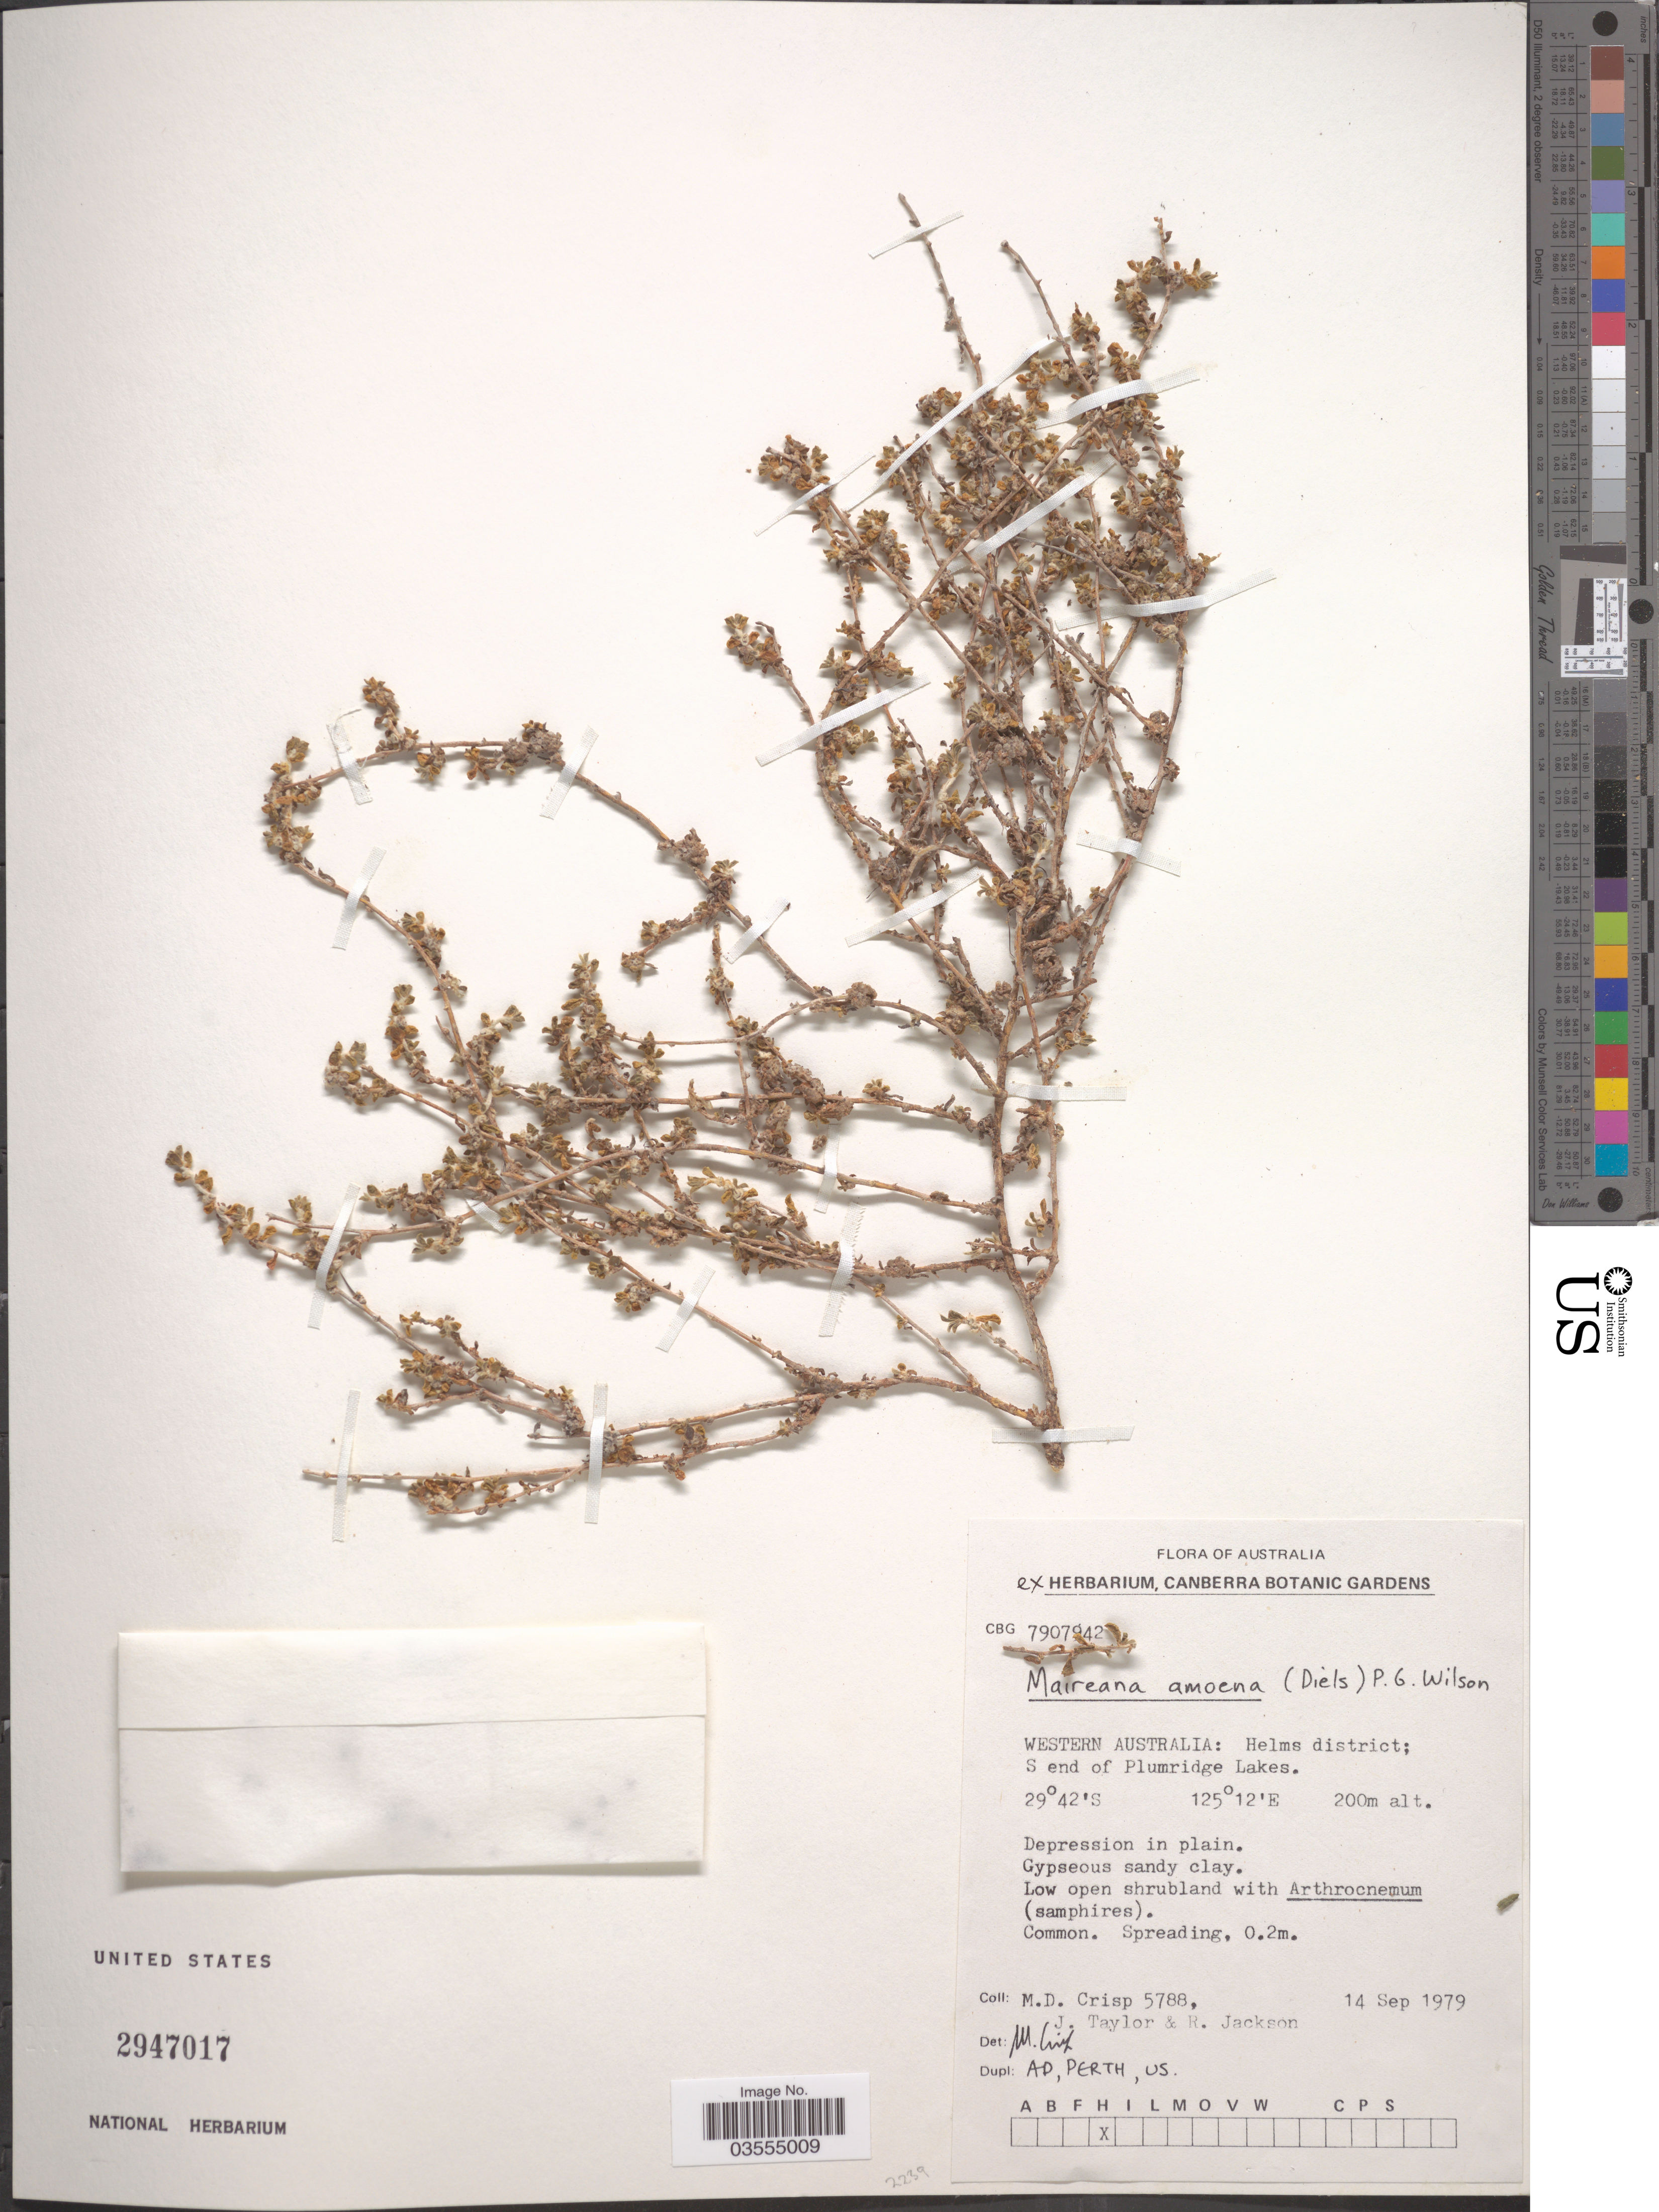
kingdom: Plantae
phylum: Tracheophyta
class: Magnoliopsida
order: Caryophyllales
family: Amaranthaceae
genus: Maireana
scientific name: Maireana amoena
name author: (Diels) Paul G. Wilson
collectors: M. Crisp, J. Taylor & R. Jackson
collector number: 5788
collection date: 1979-09-14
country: Australia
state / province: Western Australia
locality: Helms district; S end of Plumridge Lakes.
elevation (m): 200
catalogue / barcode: US 2947017